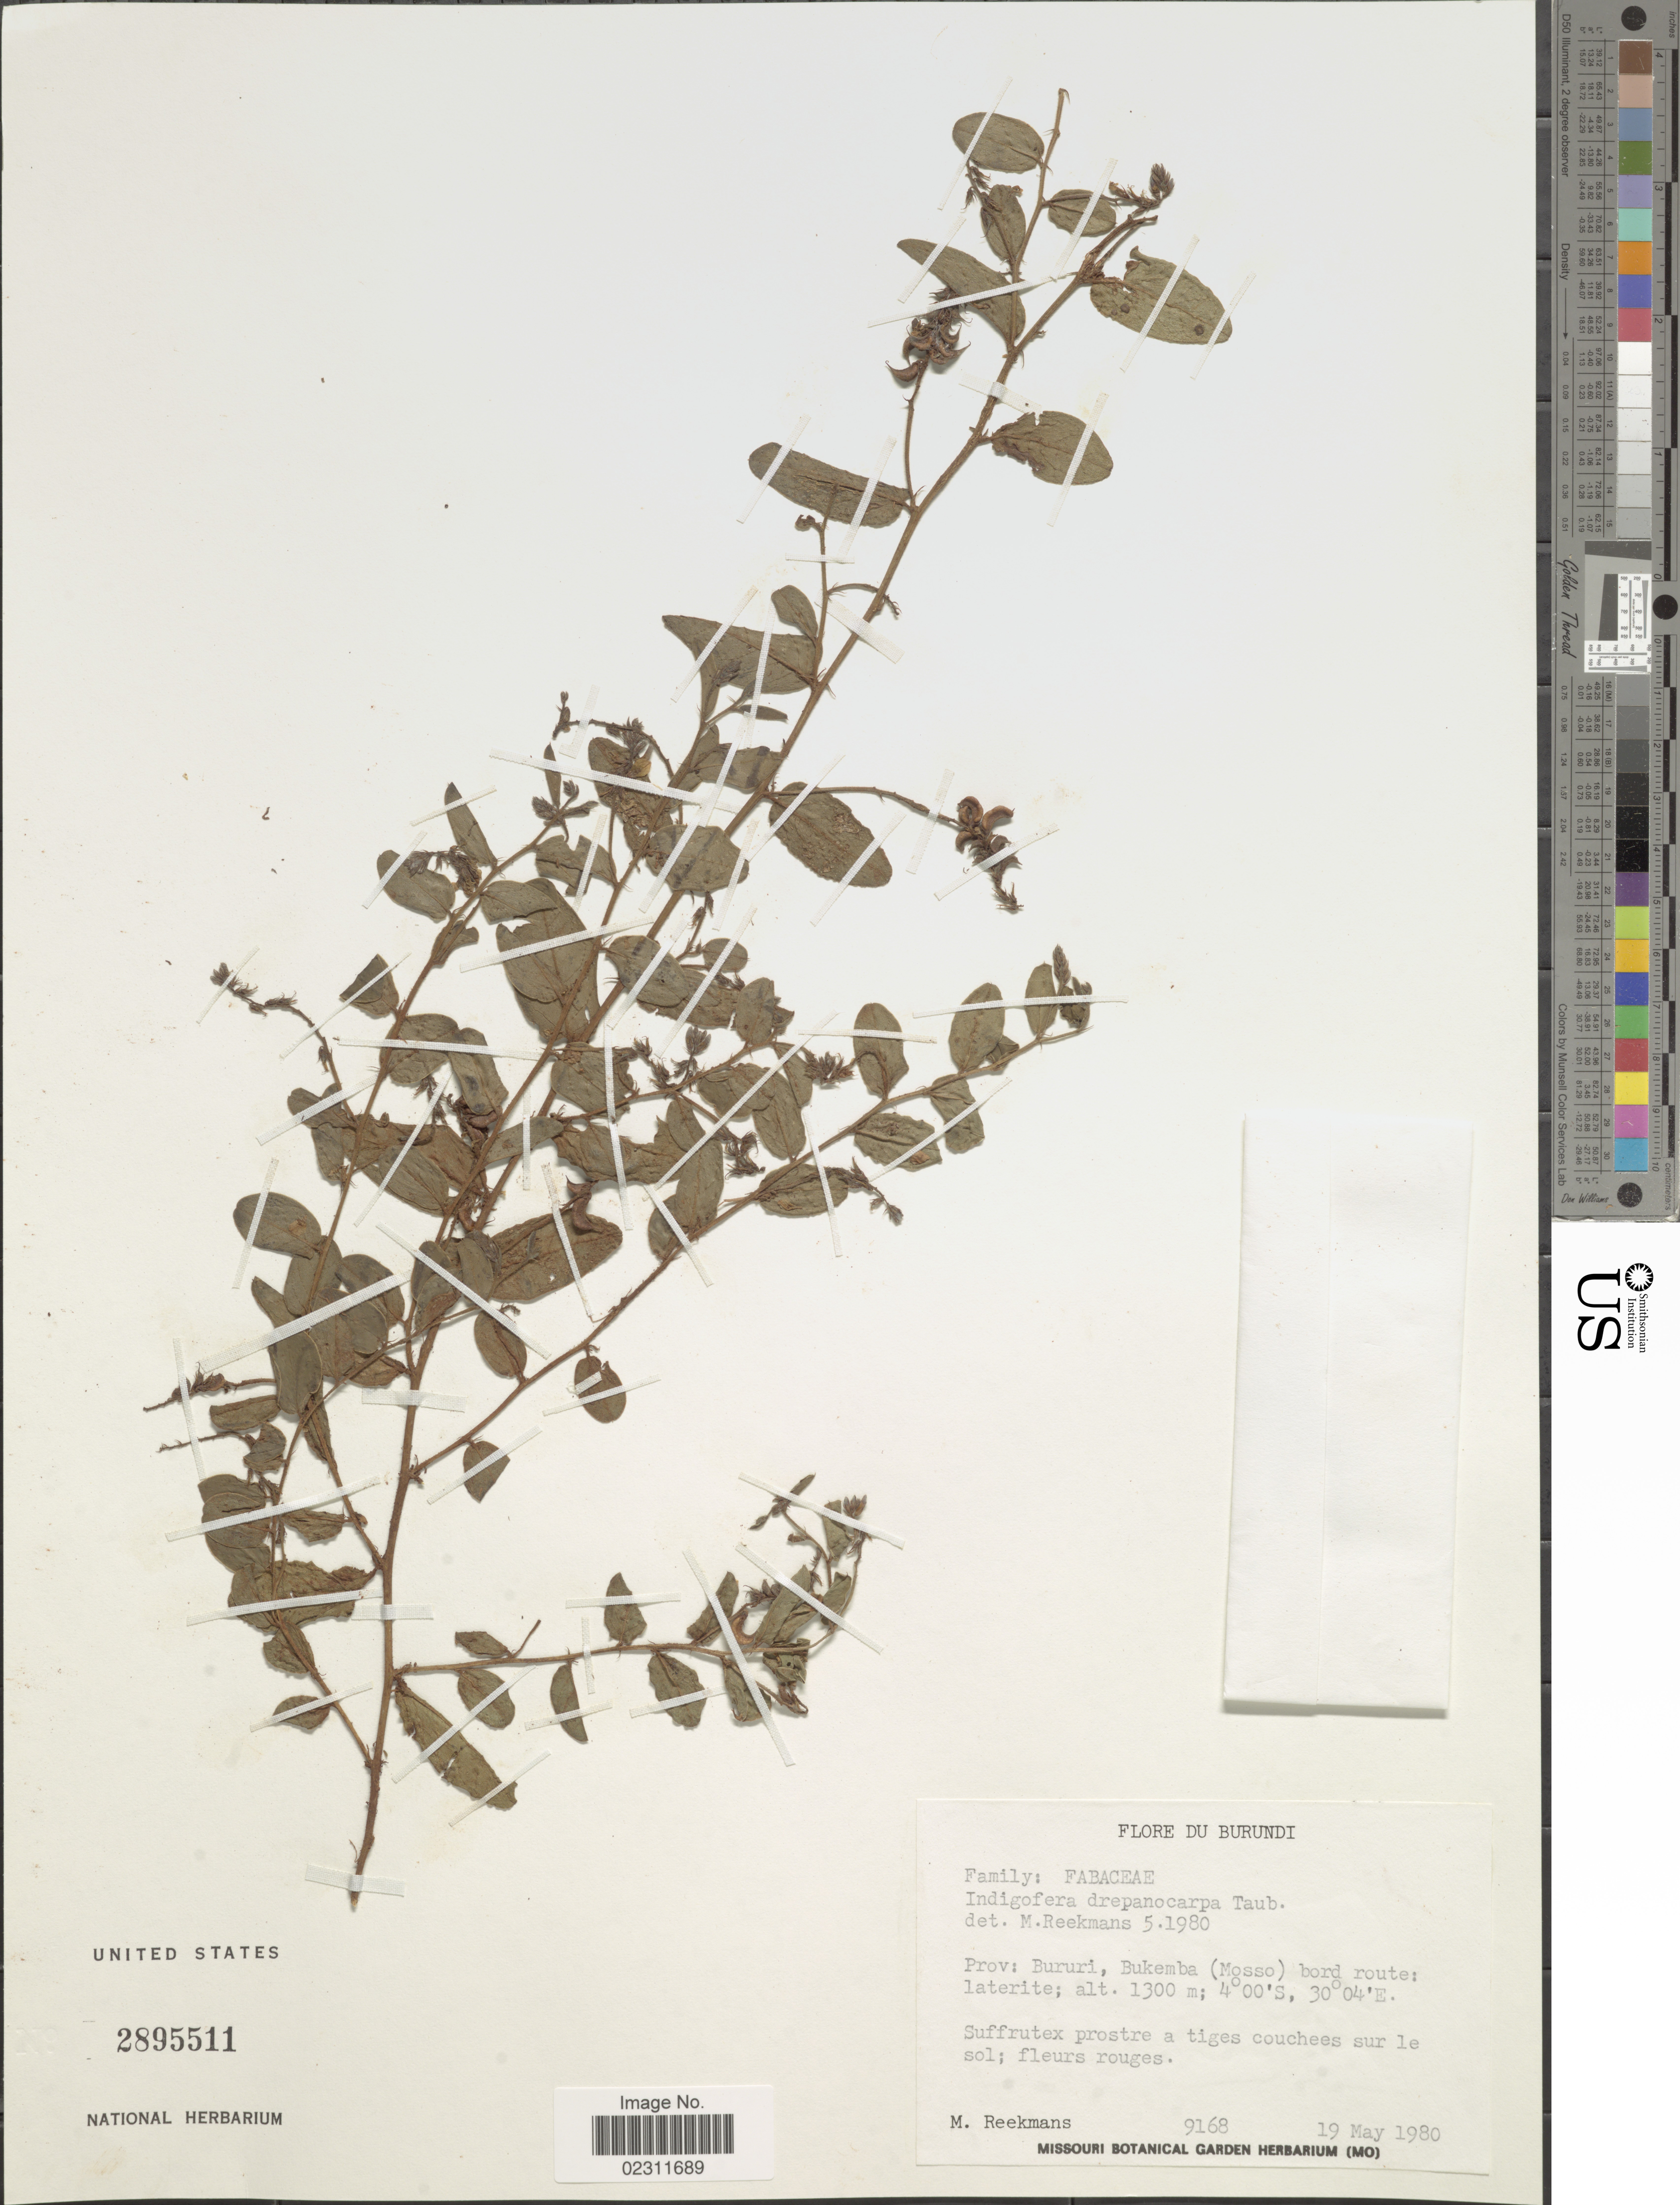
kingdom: Plantae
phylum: Tracheophyta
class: Magnoliopsida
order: Fabales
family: Fabaceae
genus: Indigofera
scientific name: Indigofera drepanocarpa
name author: Taub.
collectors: M. Reekmans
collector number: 9168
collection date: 1980-05-19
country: Burundi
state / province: Bururi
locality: Bukemba (Mosso) bord route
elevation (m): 1300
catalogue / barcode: US 2895511